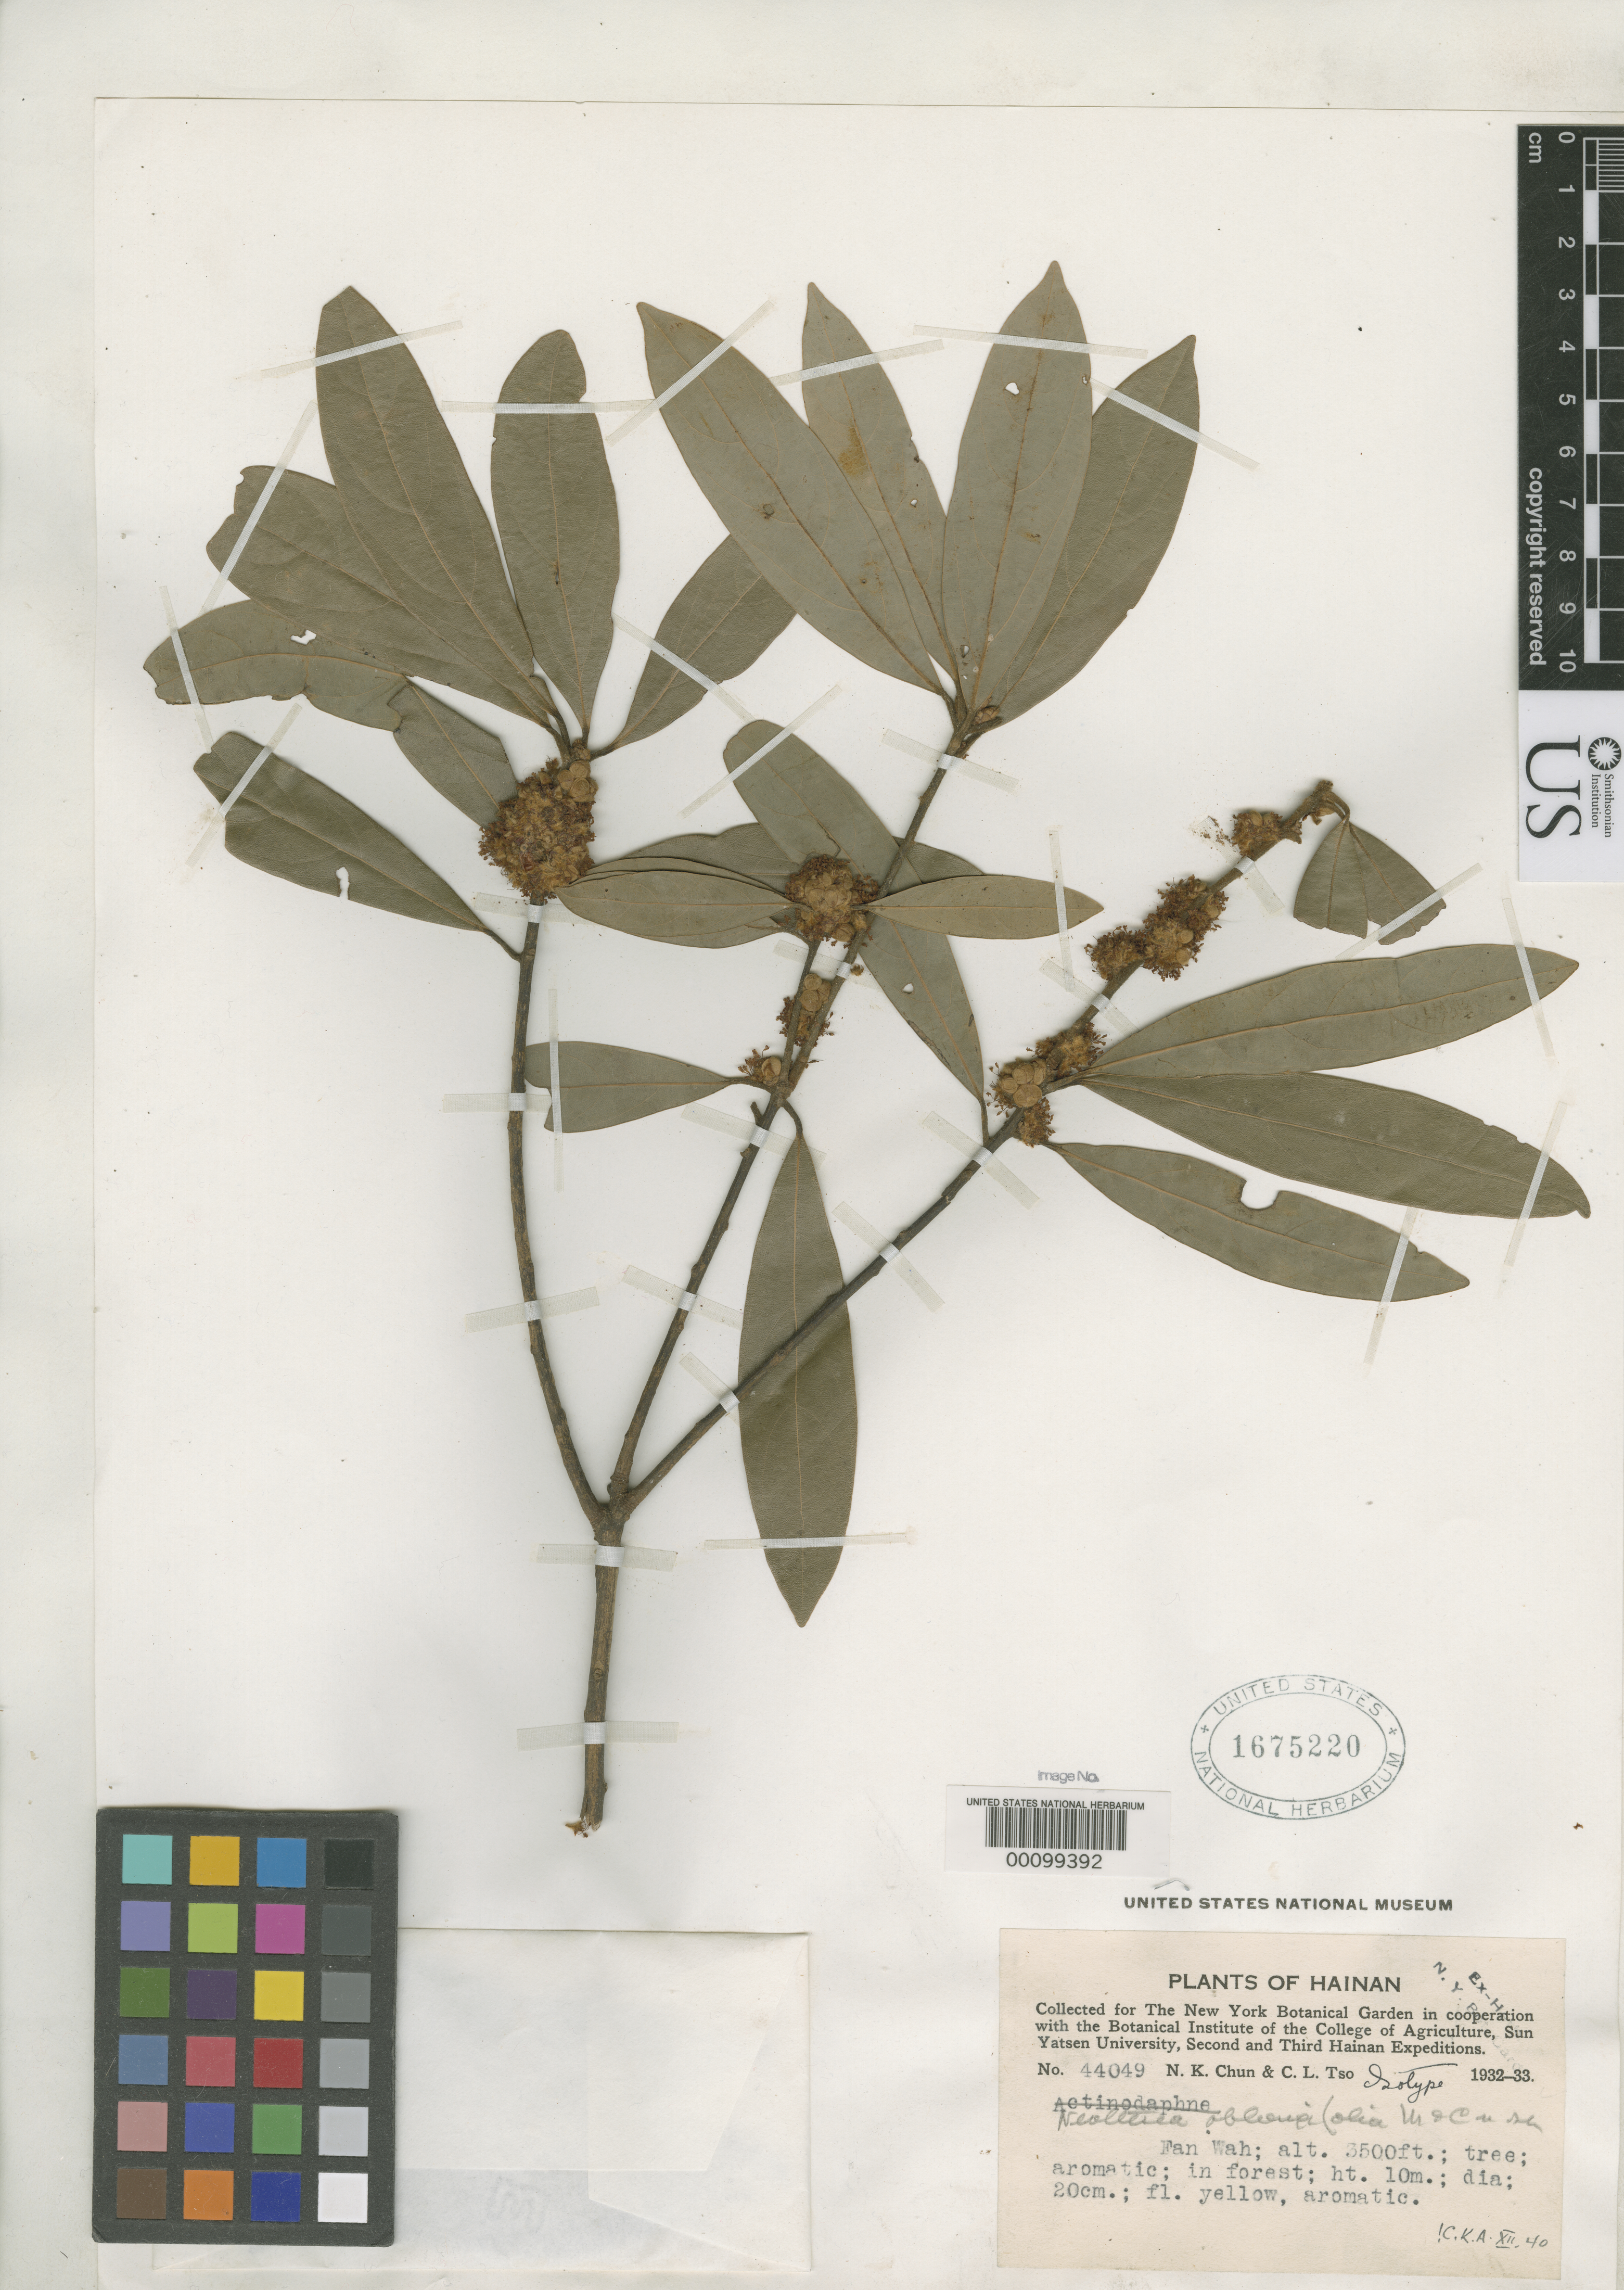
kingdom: Plantae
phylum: Tracheophyta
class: Magnoliopsida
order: Laurales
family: Lauraceae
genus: Neolitsea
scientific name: Neolitsea oblongifolia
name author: Merr. & Chun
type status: Isotype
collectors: N. K. Chun & C. Tso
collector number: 44049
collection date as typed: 1932 to -- --- 1933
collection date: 1932/1933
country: China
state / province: Hainan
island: Hainan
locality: Fan Wah; alt. 3500 ft.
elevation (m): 1067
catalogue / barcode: US 1675220